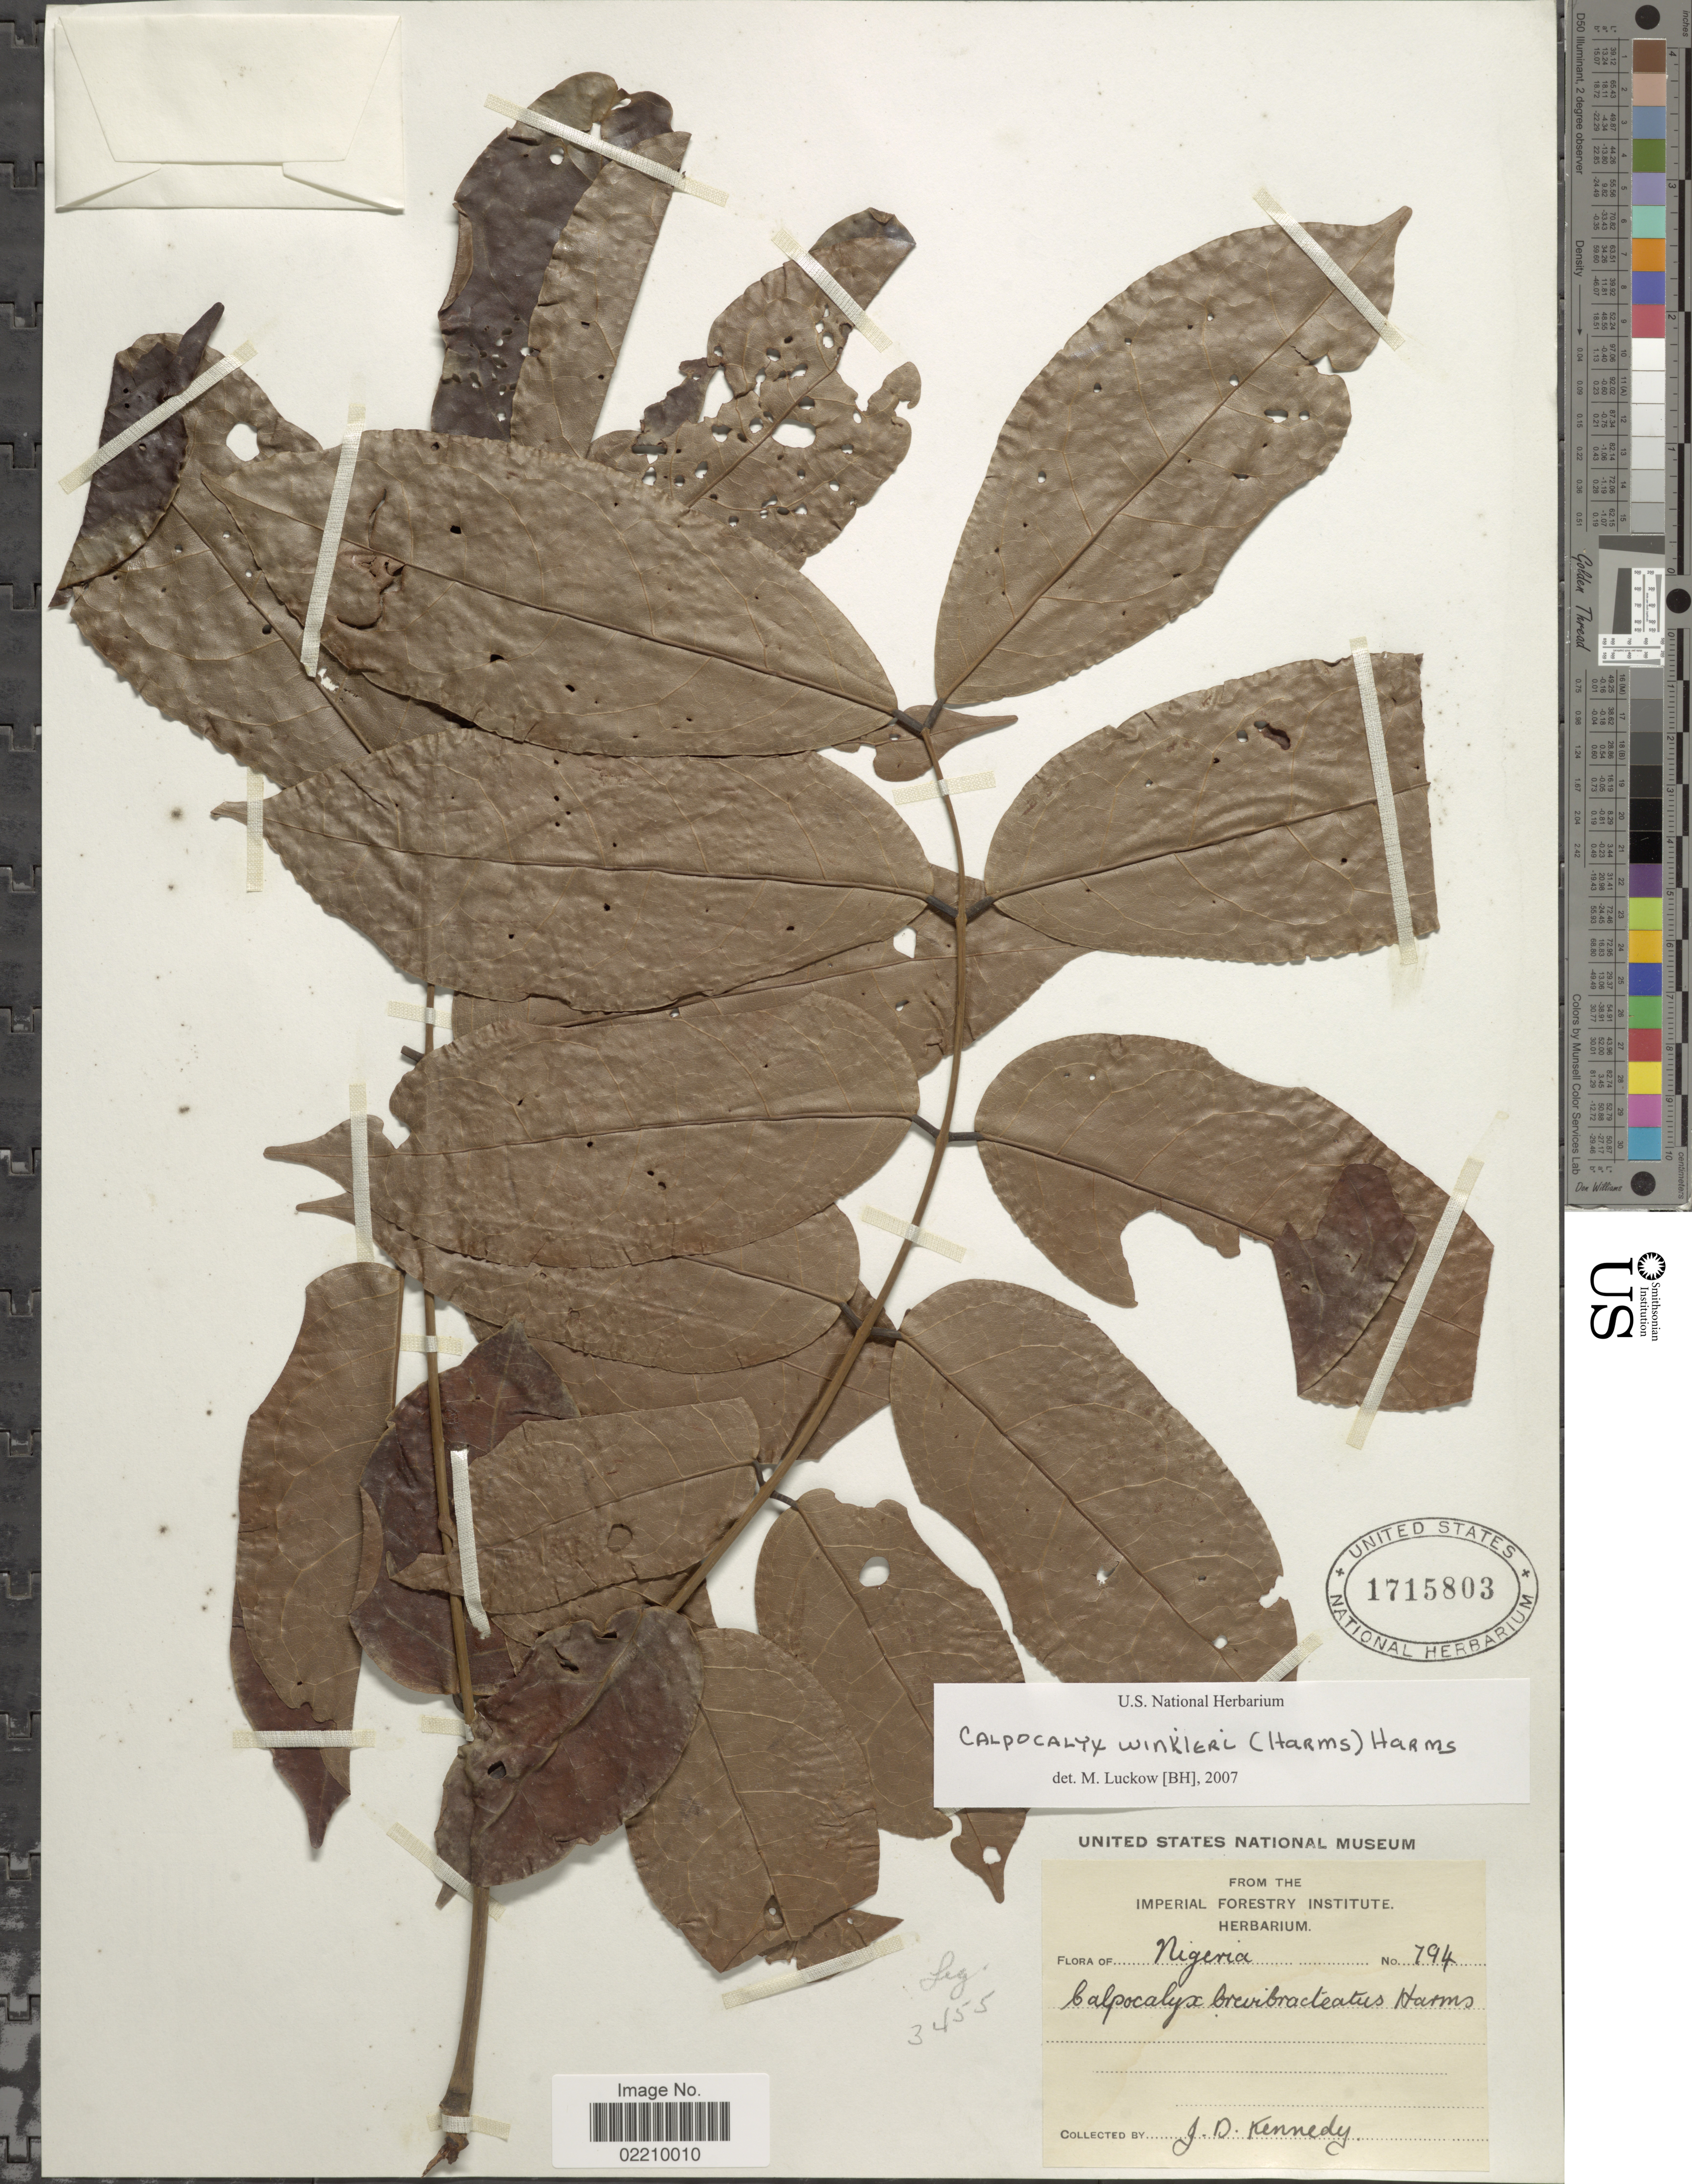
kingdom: Plantae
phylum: Tracheophyta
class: Magnoliopsida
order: Fabales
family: Fabaceae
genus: Calpocalyx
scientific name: Calpocalyx winkleri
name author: Harms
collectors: J. D. Kennedy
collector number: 794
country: Niger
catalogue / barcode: US 1715803